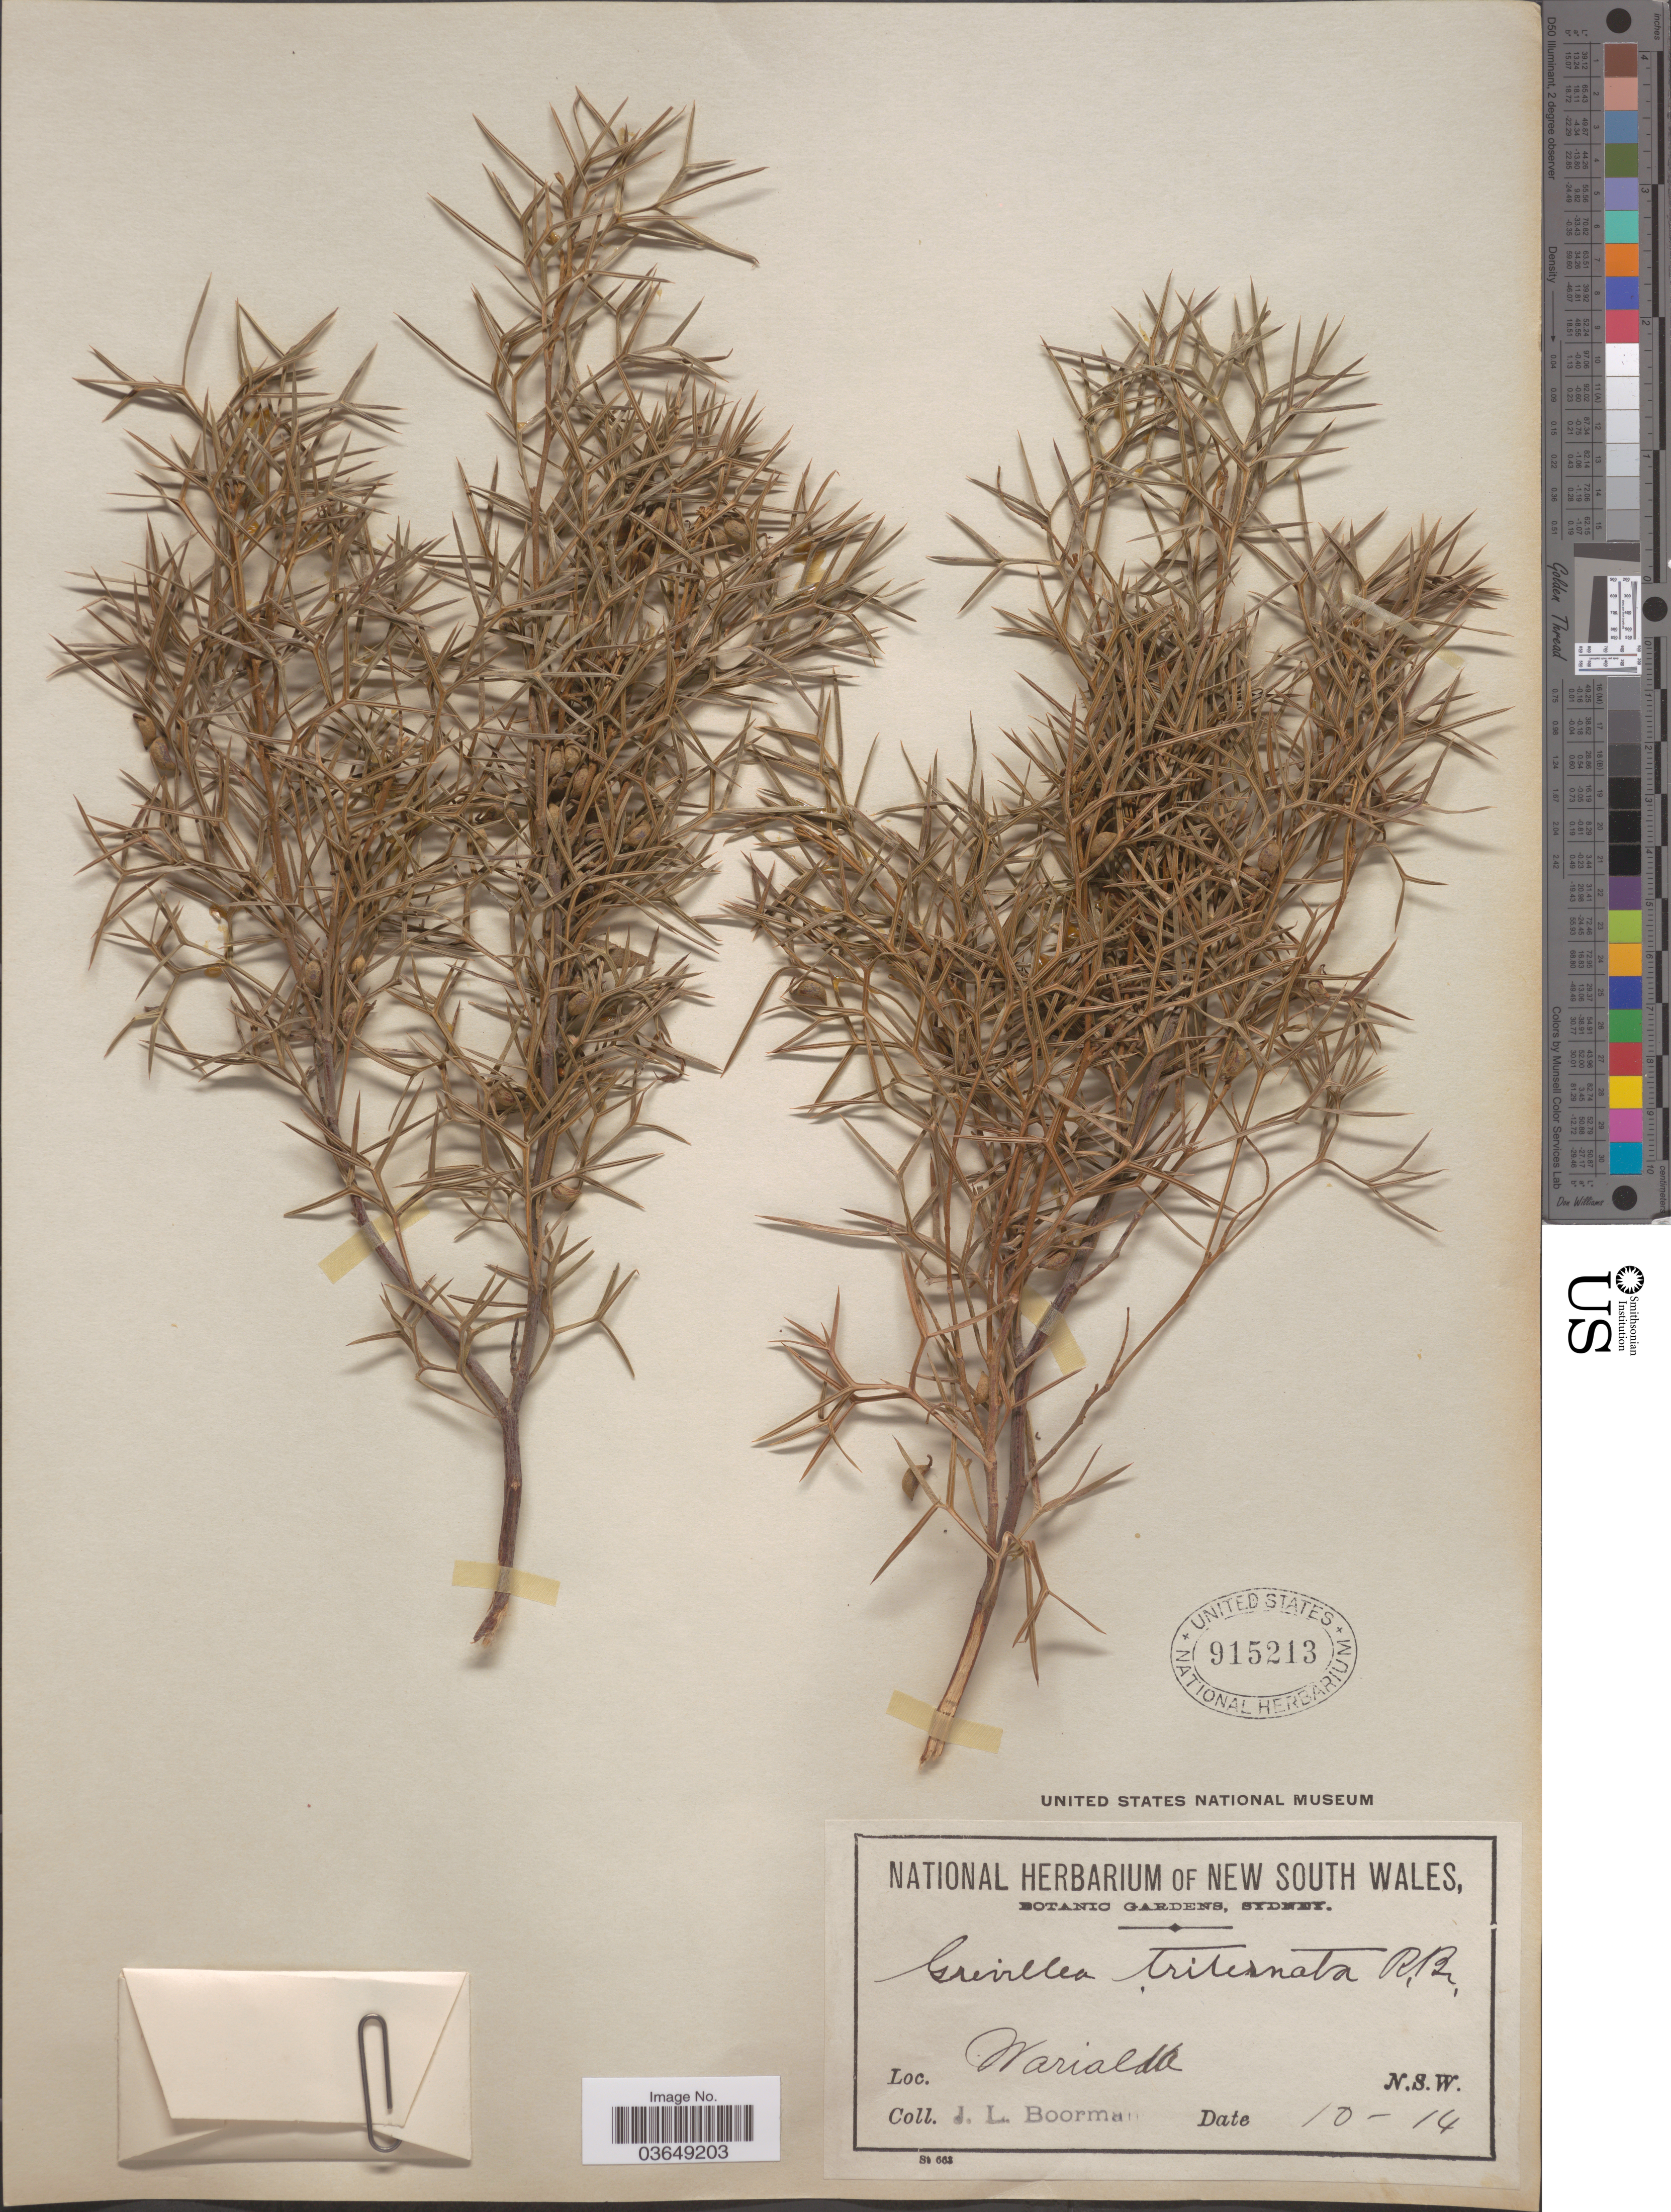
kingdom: Plantae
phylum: Tracheophyta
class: Magnoliopsida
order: Proteales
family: Proteaceae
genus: Grevillea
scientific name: Grevillea triternata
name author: R. Br.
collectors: J. Boorman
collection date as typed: Transcribed d/m/y: /10/14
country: Australia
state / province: New South Wales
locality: Warialda.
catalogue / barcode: US 915213